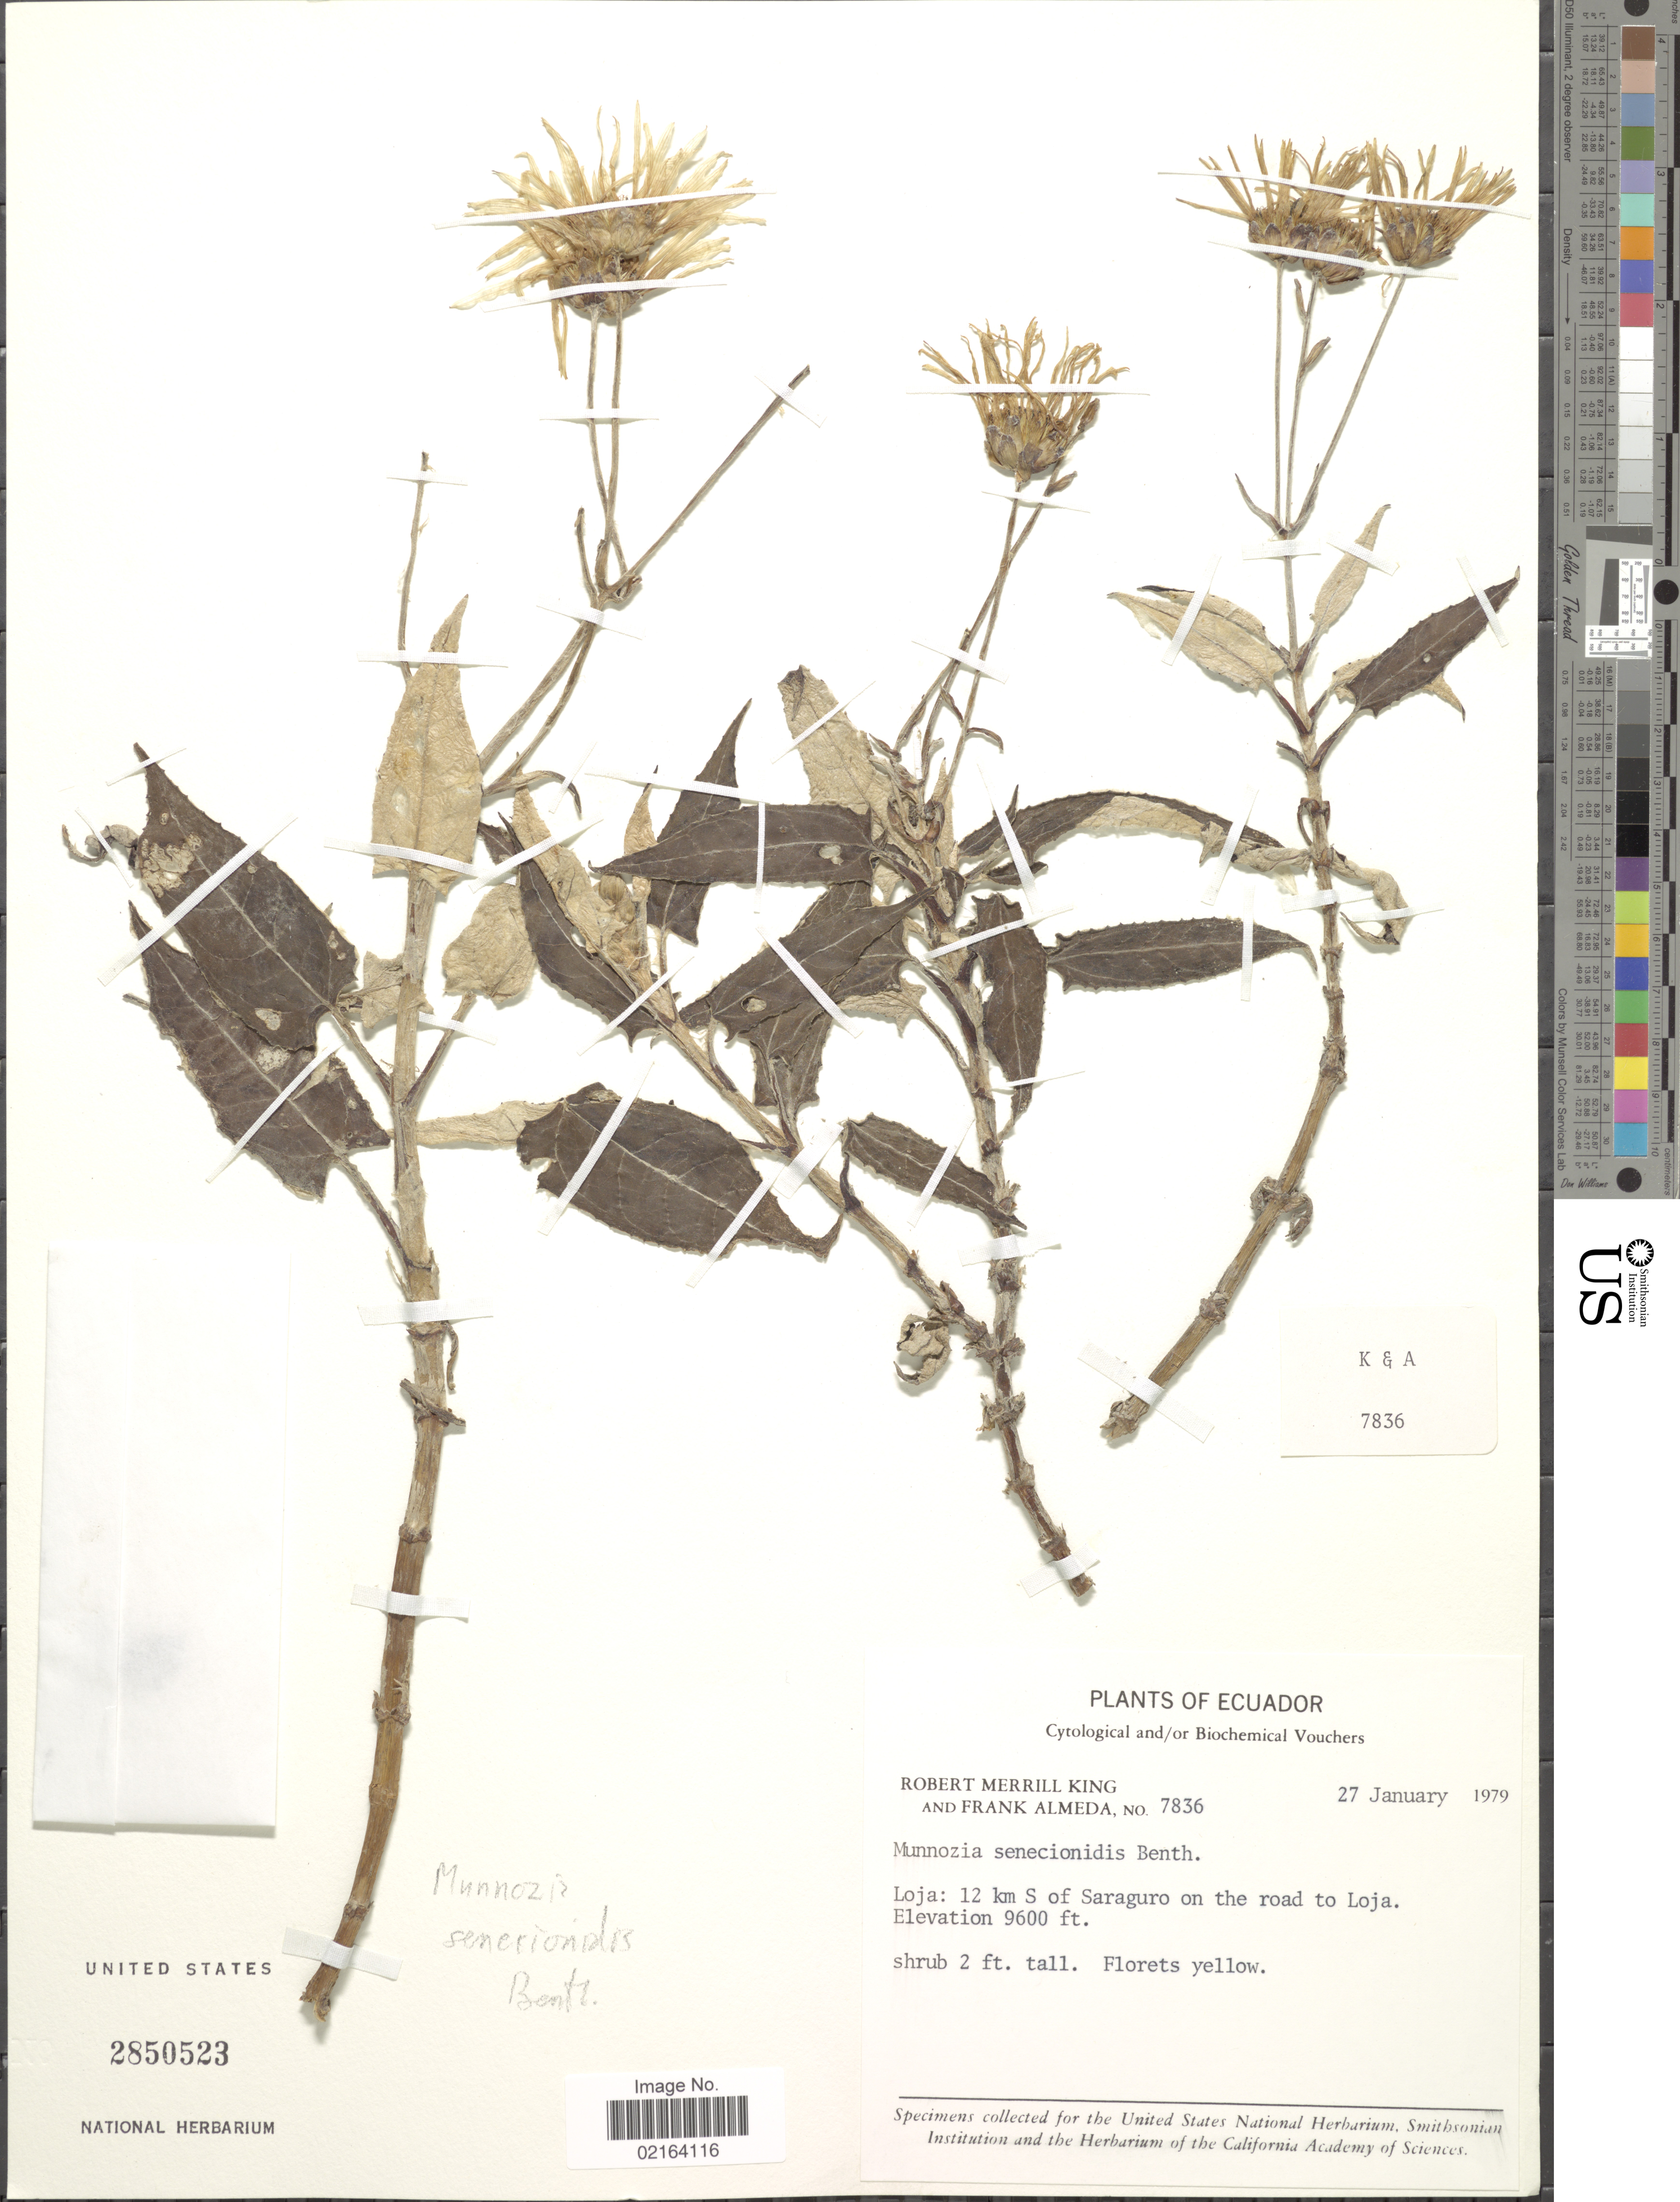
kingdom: Plantae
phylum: Tracheophyta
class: Magnoliopsida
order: Asterales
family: Asteraceae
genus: Munnozia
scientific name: Munnozia senecionidis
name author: Benth.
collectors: R. M. King & F. Almeda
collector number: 7836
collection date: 1979-01-27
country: Ecuador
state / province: Loja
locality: Loja: 12 km S of Saraguro on the road to Loja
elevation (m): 2926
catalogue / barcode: US 2850523